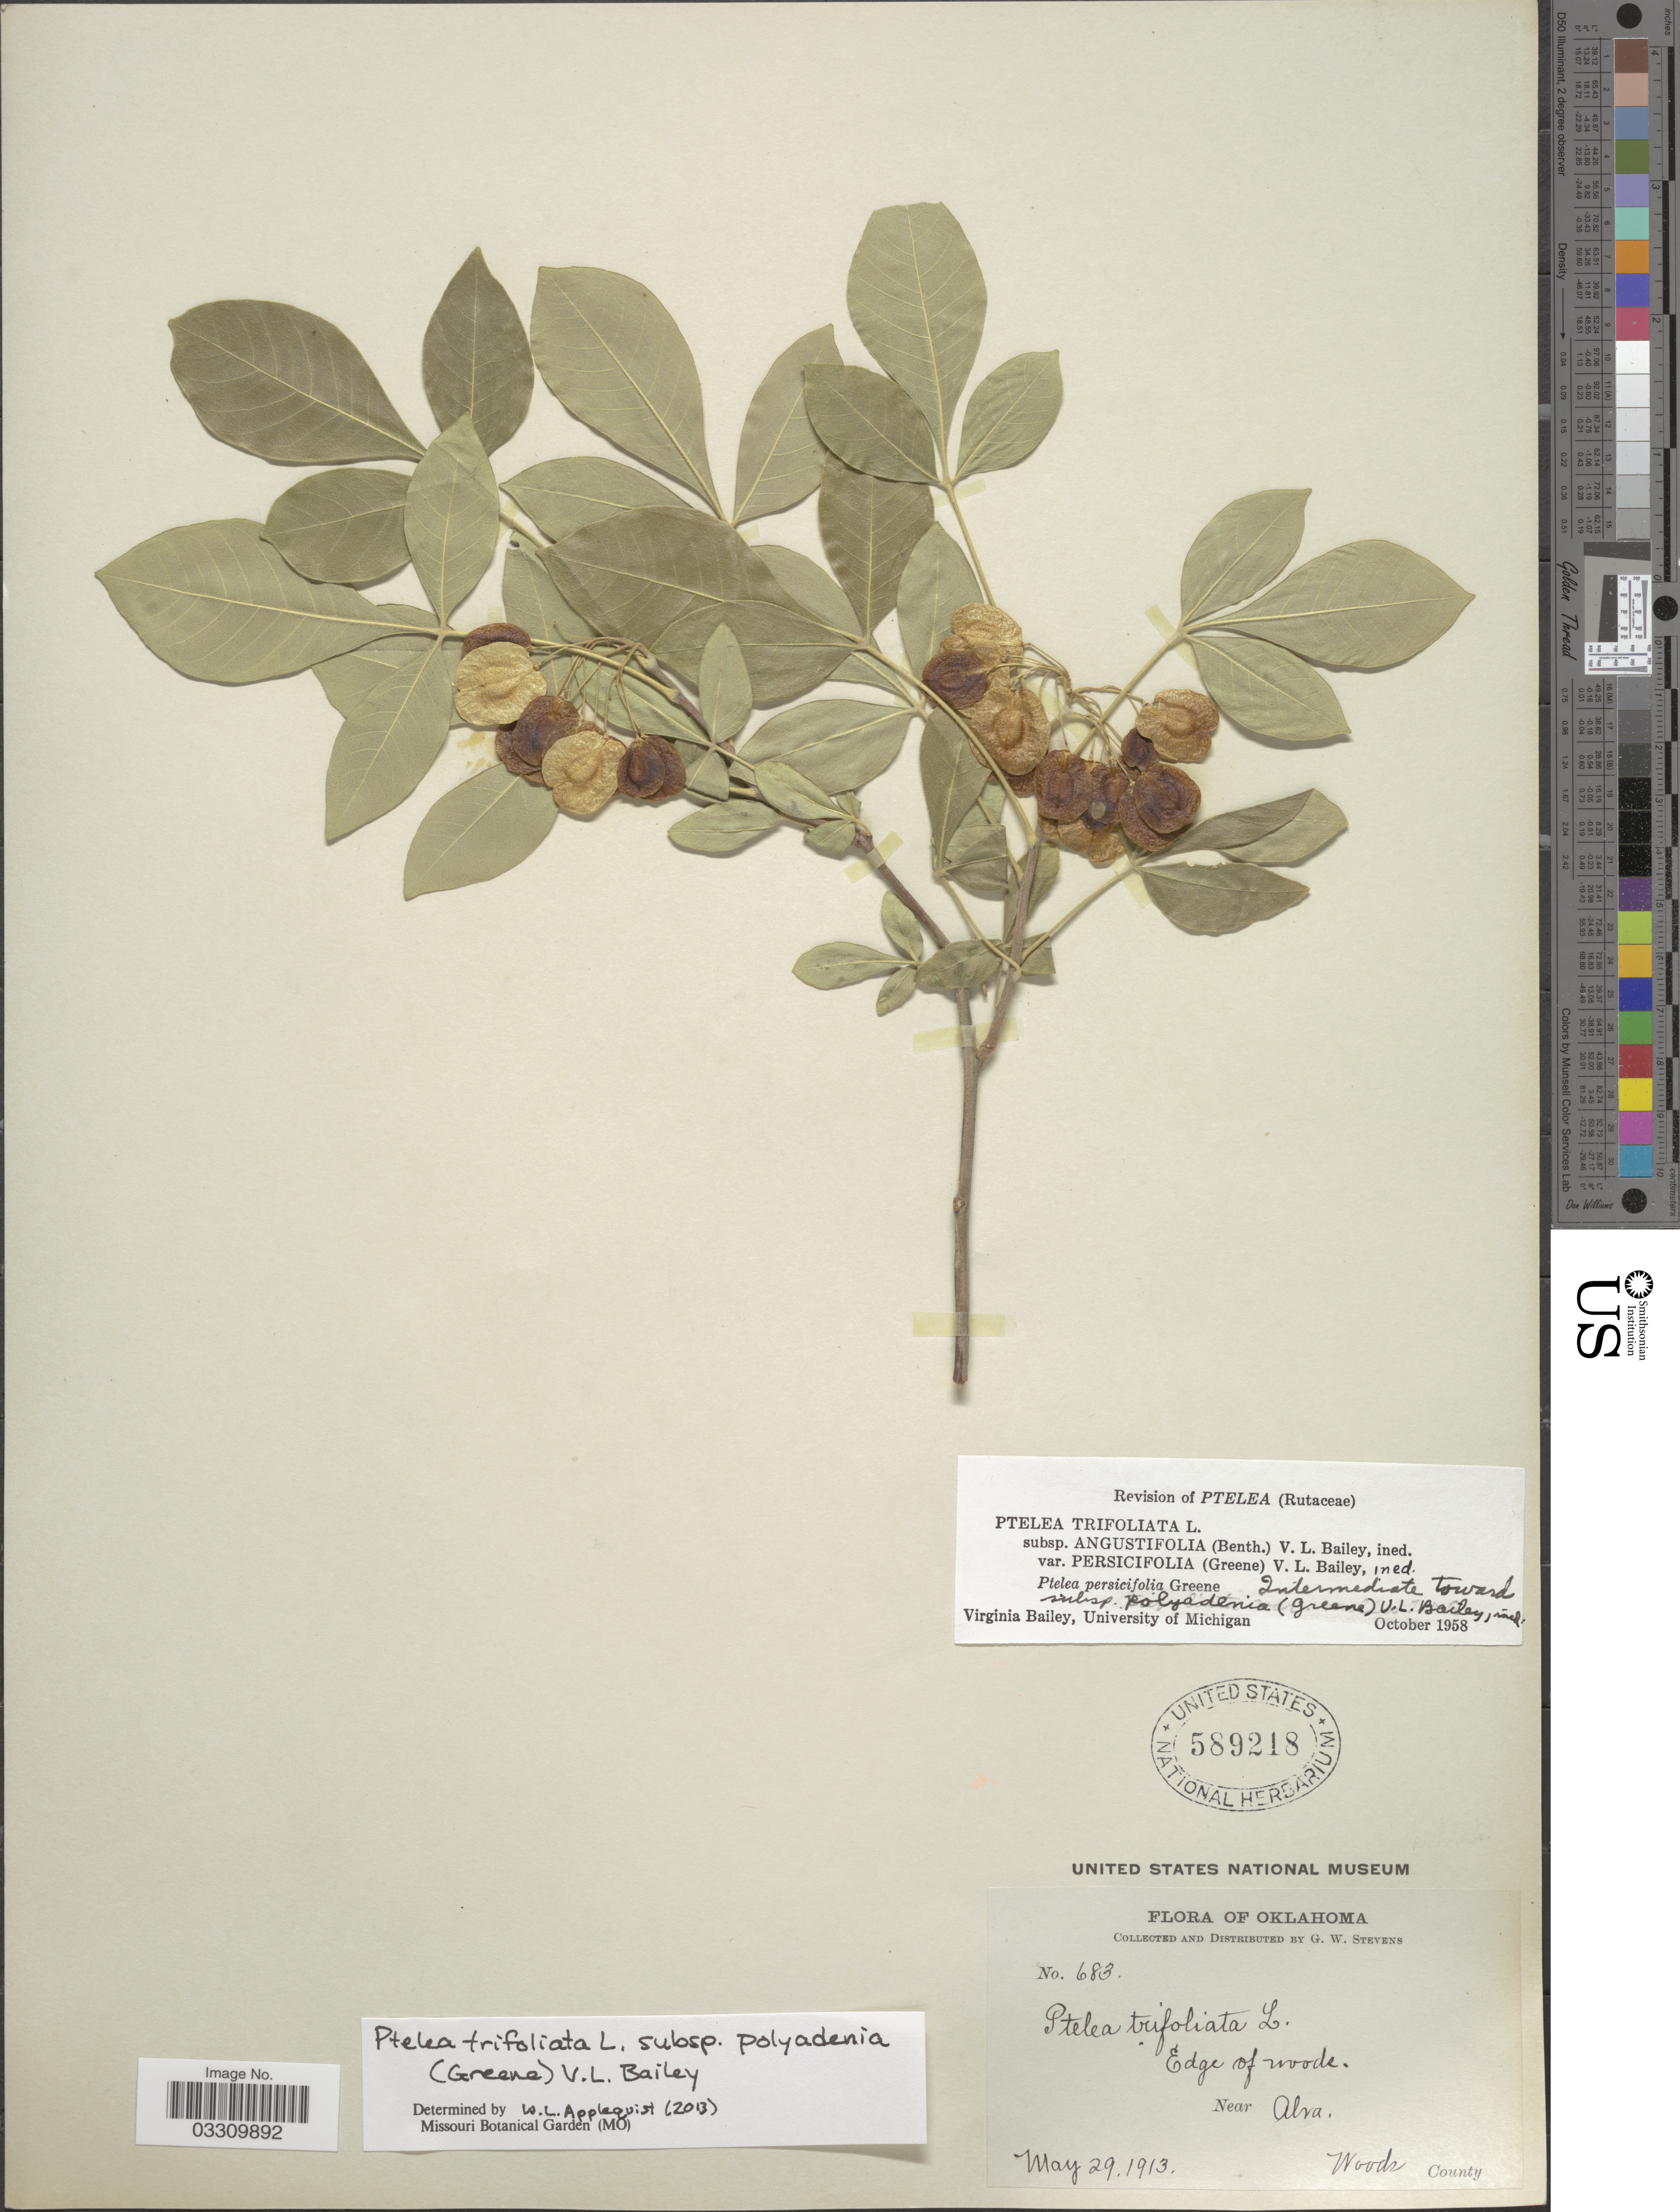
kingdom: Plantae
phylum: Tracheophyta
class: Magnoliopsida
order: Sapindales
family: Rutaceae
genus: Ptelea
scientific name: Ptelea trifoliata subsp. polyadenia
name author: (Greene) V. L. Bailey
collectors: G. W. Stevens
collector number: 683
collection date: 1913-05-29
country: United States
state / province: Oklahoma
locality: Edge of woods. Near Alva. Woods County.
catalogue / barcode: US 589218